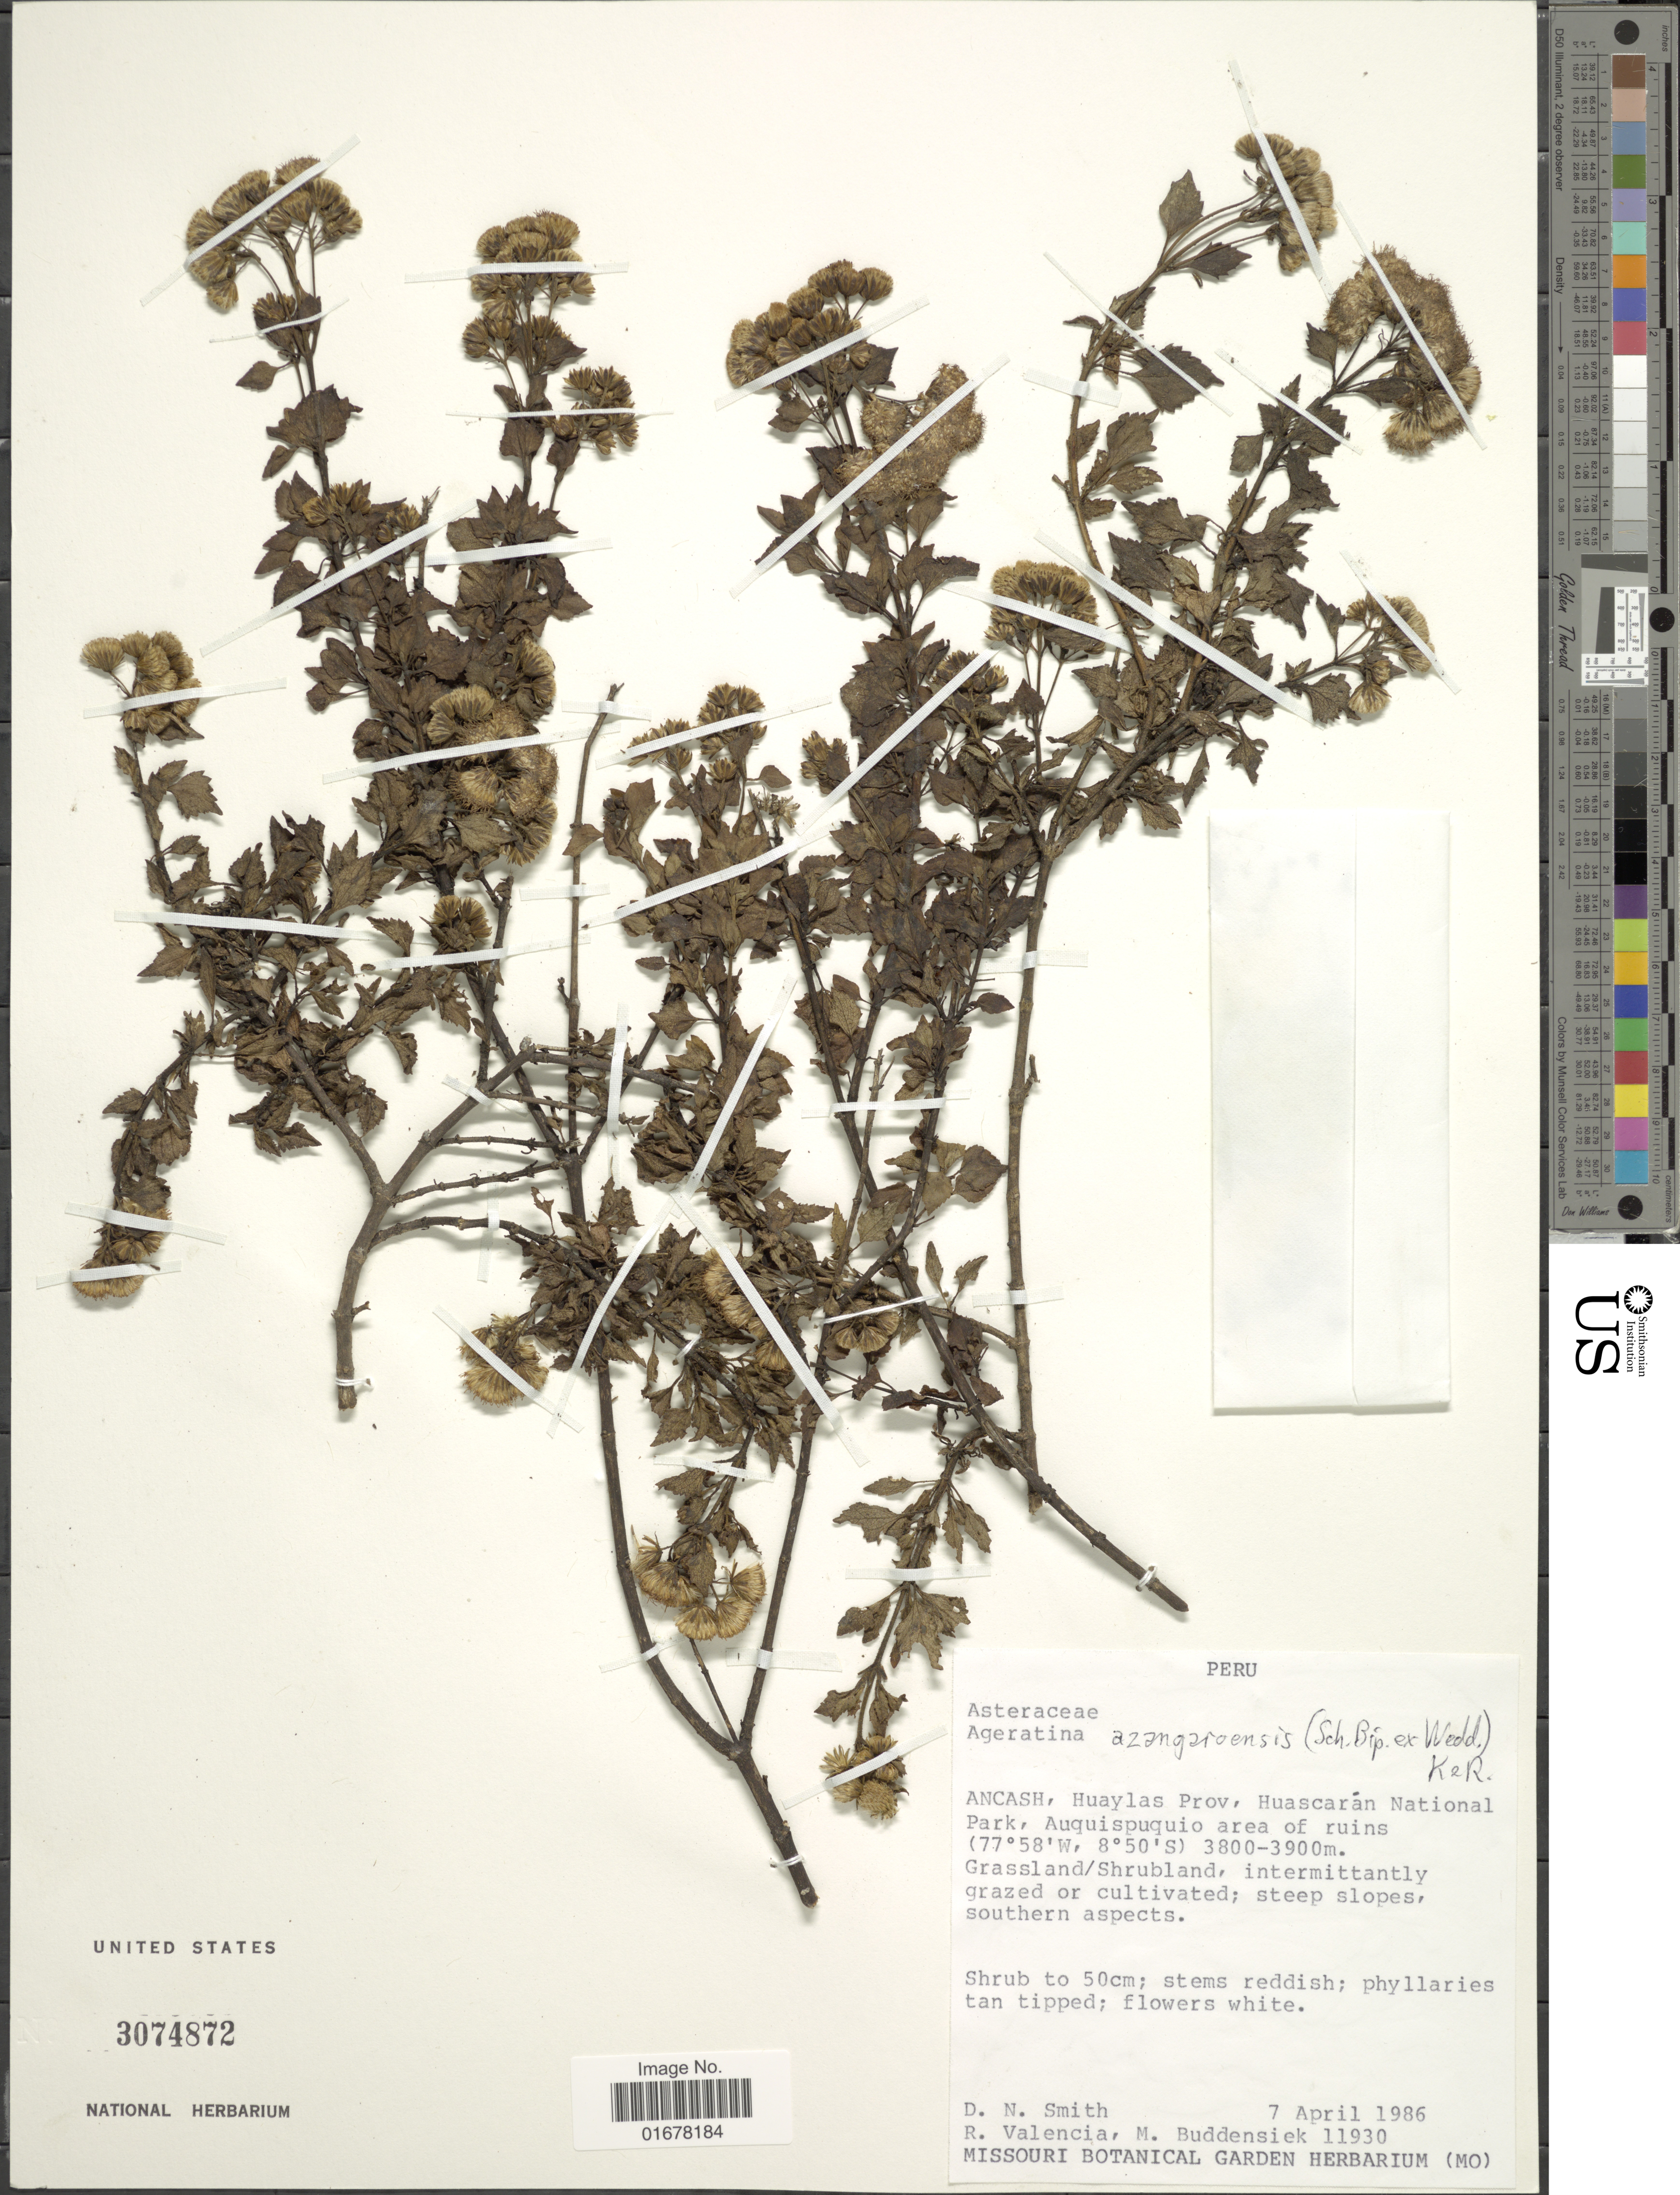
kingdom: Plantae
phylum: Tracheophyta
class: Magnoliopsida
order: Asterales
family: Asteraceae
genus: Ageratina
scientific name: Ageratina azangaroensis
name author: (Sch. Bip. ex Wedd.) R.M. King & H. Rob.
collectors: D. Smith, R. Valencia & M. Buddensiek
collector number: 11930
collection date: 1986-04-07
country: Peru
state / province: Ancash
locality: Ancash, Huaylas Prov, Huascaran National Park, Auquispuquio area of ruins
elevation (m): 3800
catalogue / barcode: US 3074872